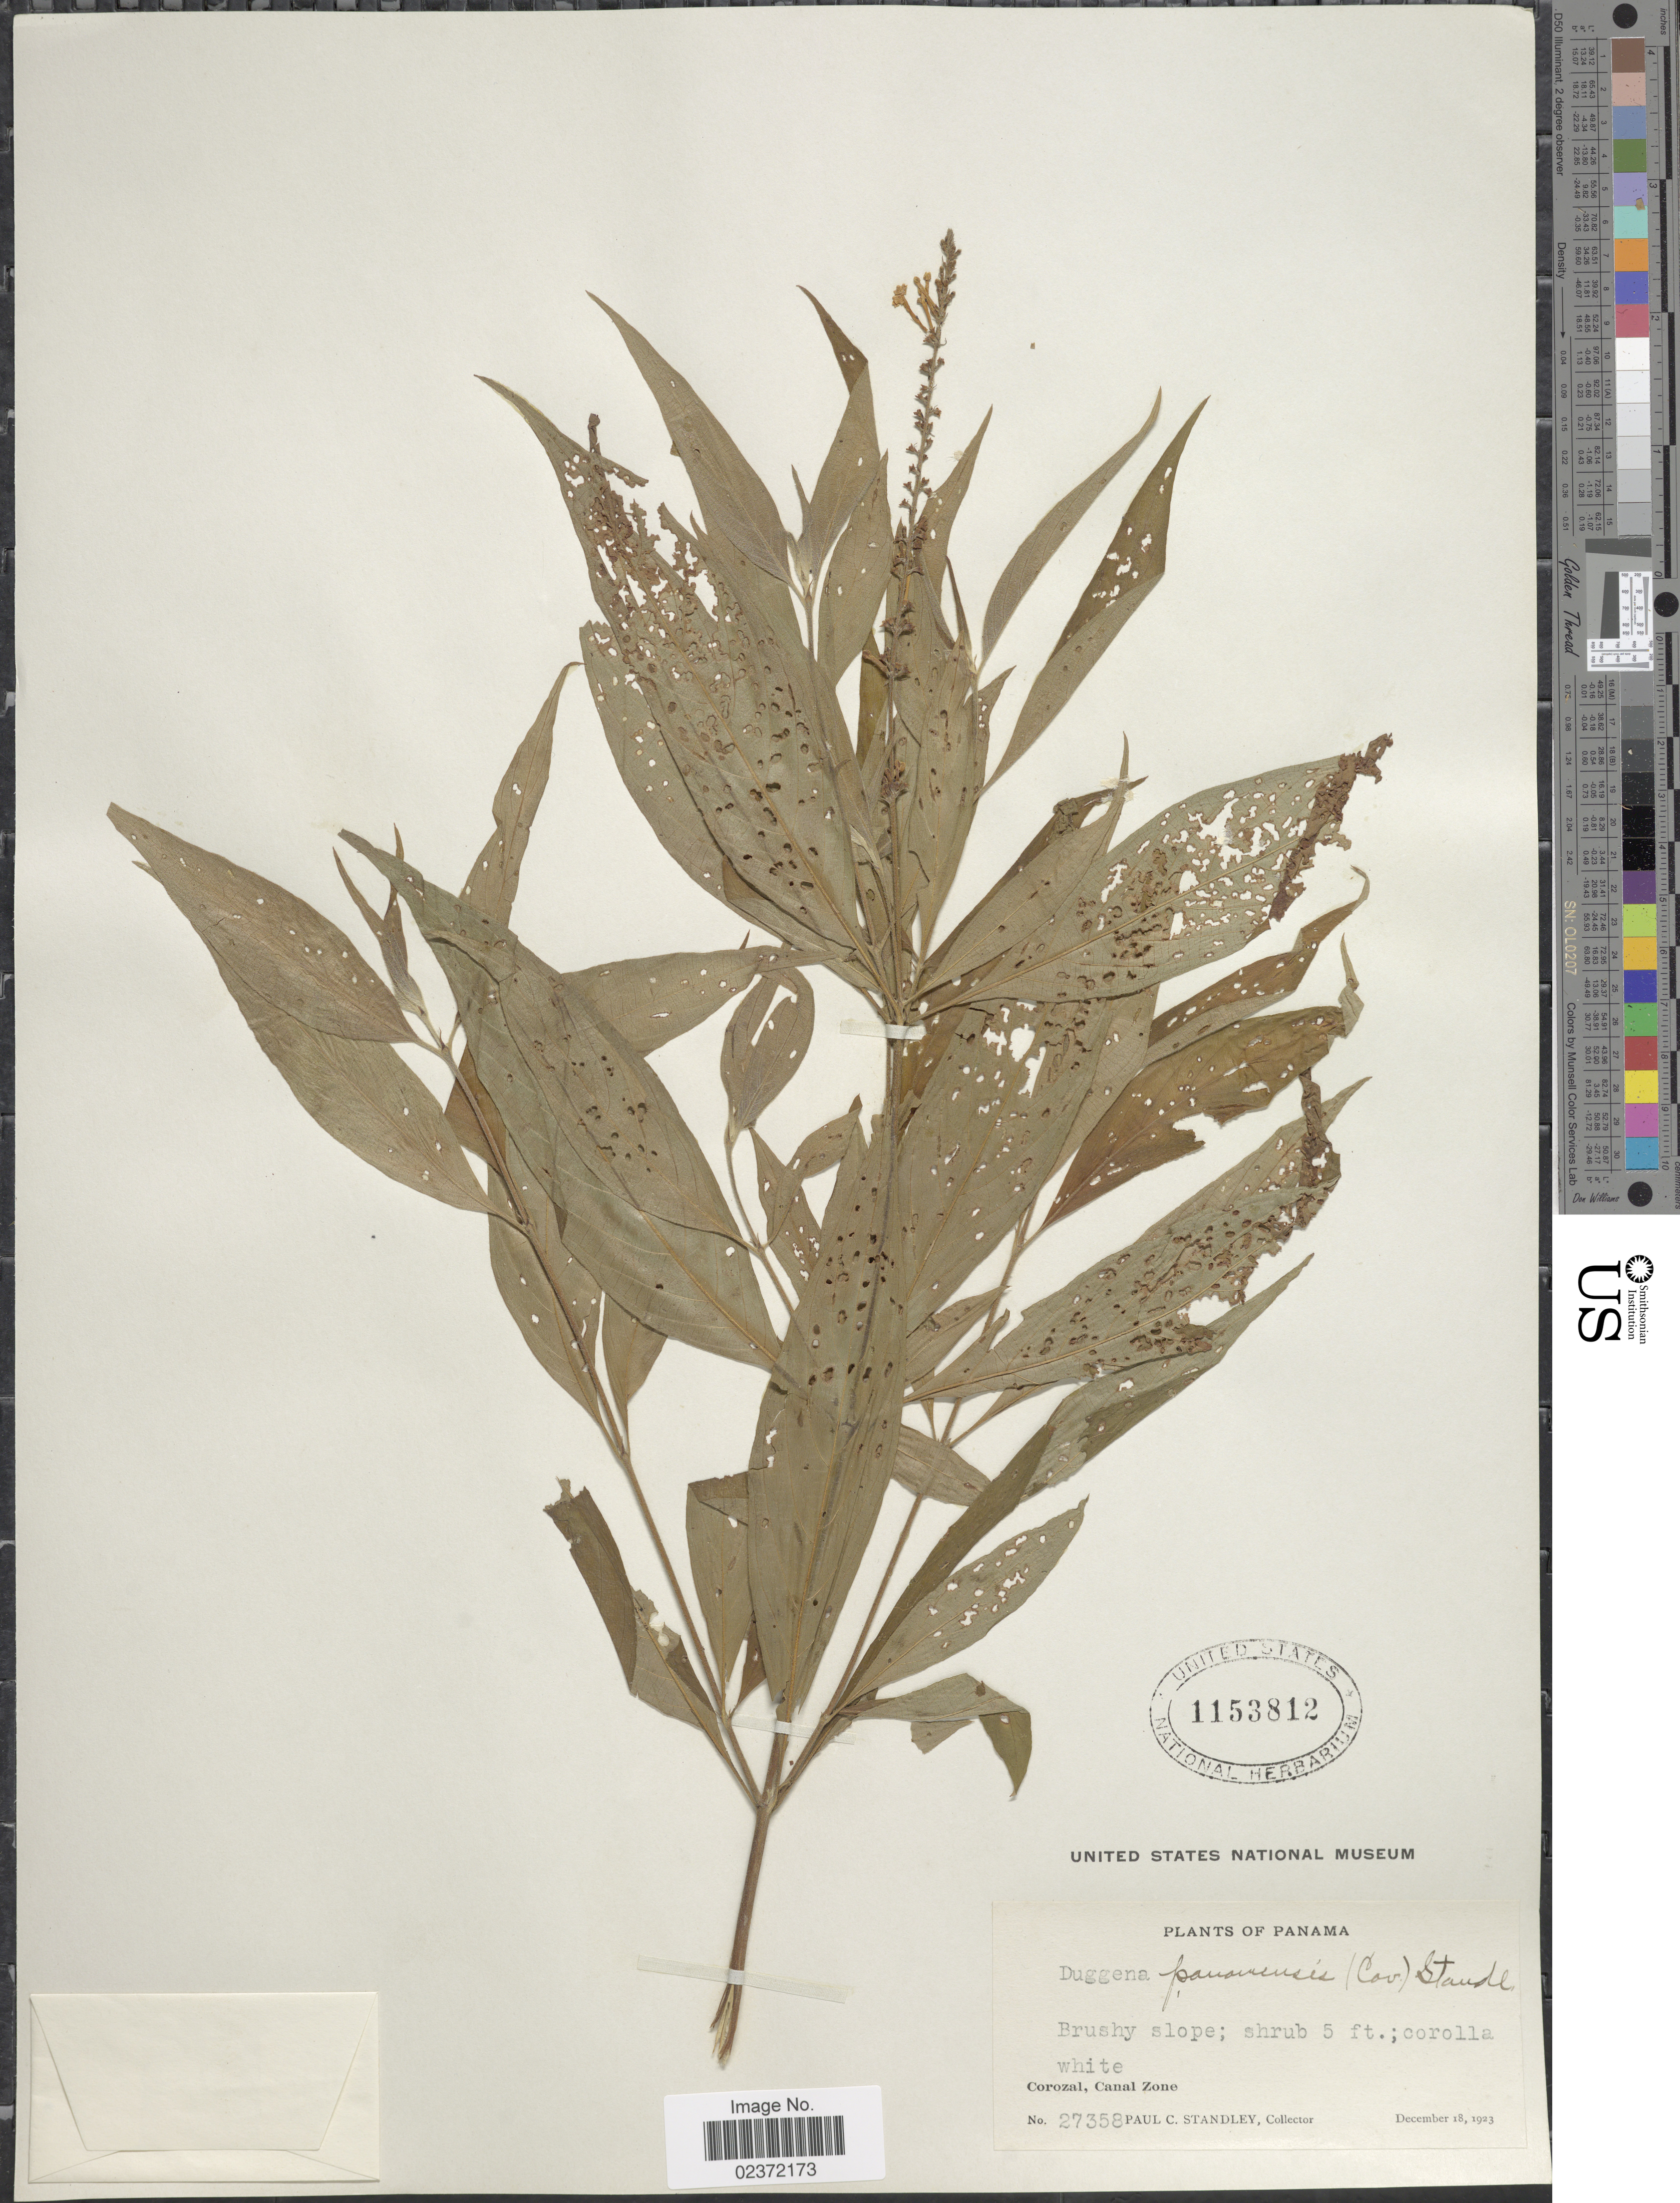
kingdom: Plantae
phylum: Tracheophyta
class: Magnoliopsida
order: Gentianales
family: Rubiaceae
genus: Gonzalagunia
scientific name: Gonzalagunia panamensis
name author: (Cav.) K. Schum.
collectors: P. C. Standley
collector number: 27358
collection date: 1923-12-18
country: Panama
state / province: Colón / Panamá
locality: Corozal, Canal Zone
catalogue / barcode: US 1153812